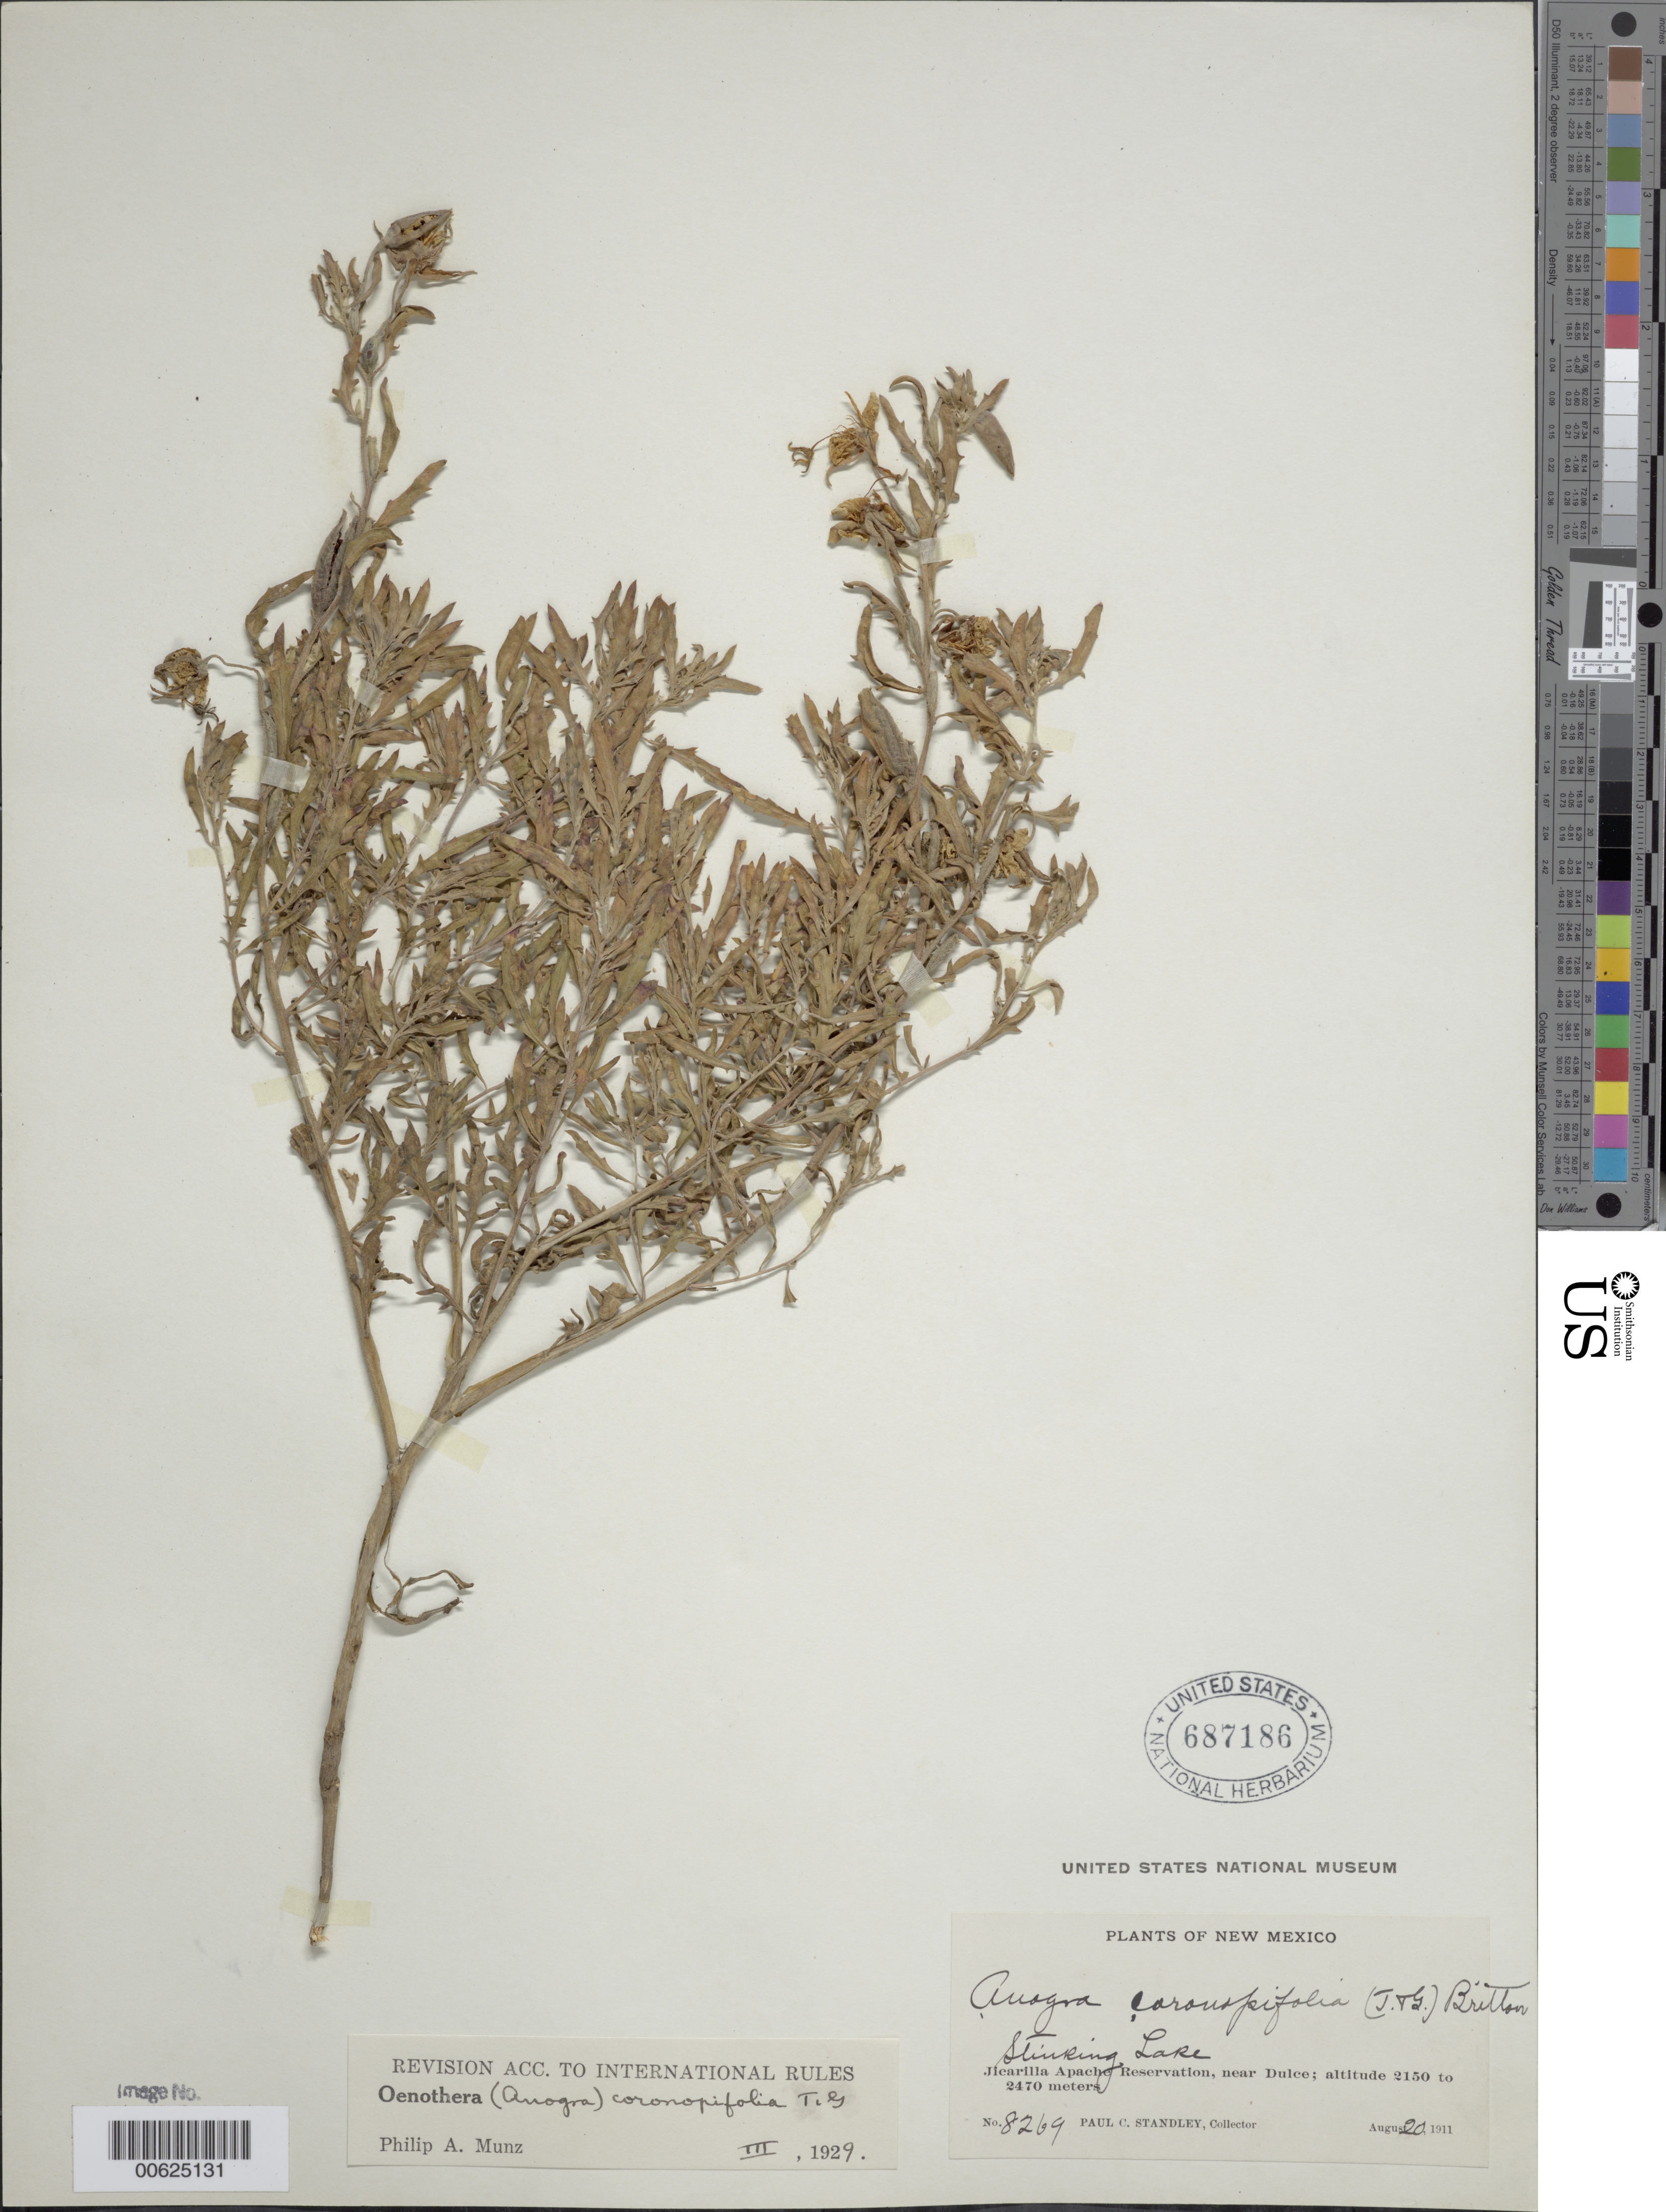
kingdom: Plantae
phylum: Tracheophyta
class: Magnoliopsida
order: Myrtales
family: Onagraceae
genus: Oenothera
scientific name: Oenothera coronopifolia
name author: Torr. & A. Gray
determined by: Munz, Philip A.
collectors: P. C. Standley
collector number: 8269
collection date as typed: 20 Aug 1911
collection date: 1911-08-20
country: United States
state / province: New Mexico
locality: Jicarilla Apache Reservation, near Dulce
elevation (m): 655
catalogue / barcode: US 687186